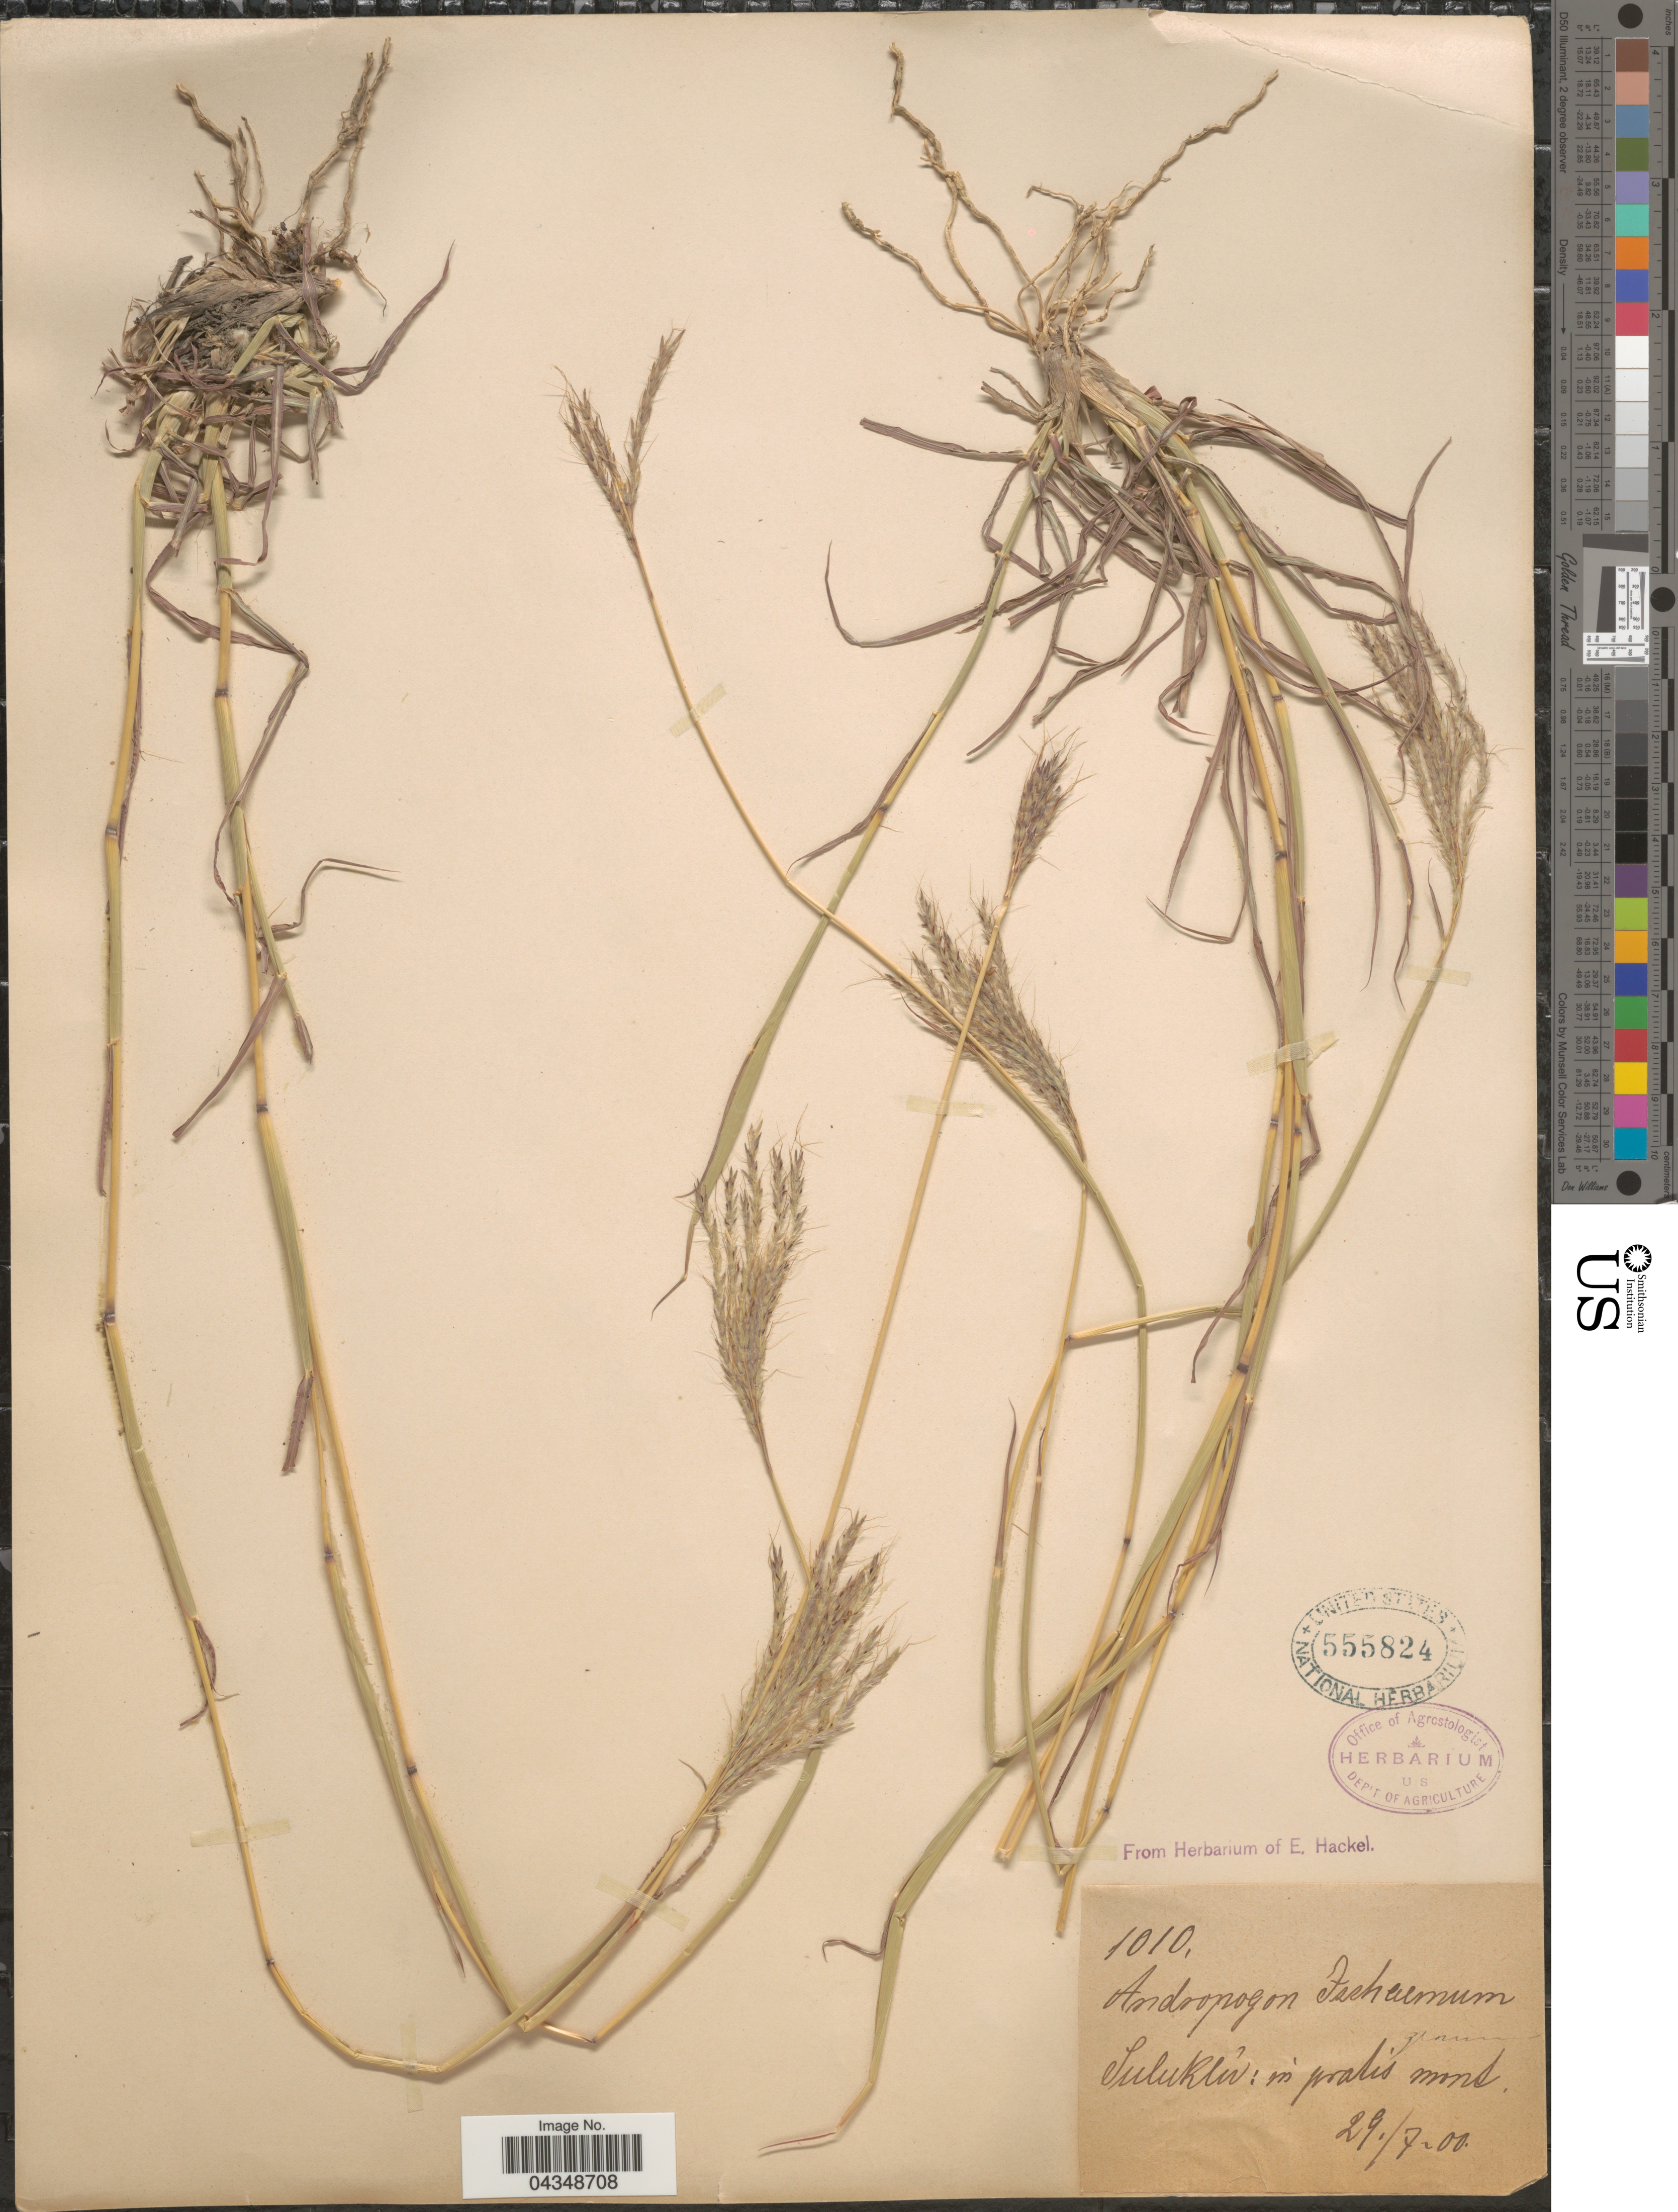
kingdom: Plantae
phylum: Tracheophyta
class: Liliopsida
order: Poales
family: Poaceae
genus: Bothriochloa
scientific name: Bothriochloa ischaemum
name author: (L.) Keng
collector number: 1010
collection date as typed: Transcribed d/m/y: 29/7/0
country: Turkey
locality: Suluklu: in pratis mont.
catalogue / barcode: US 555824